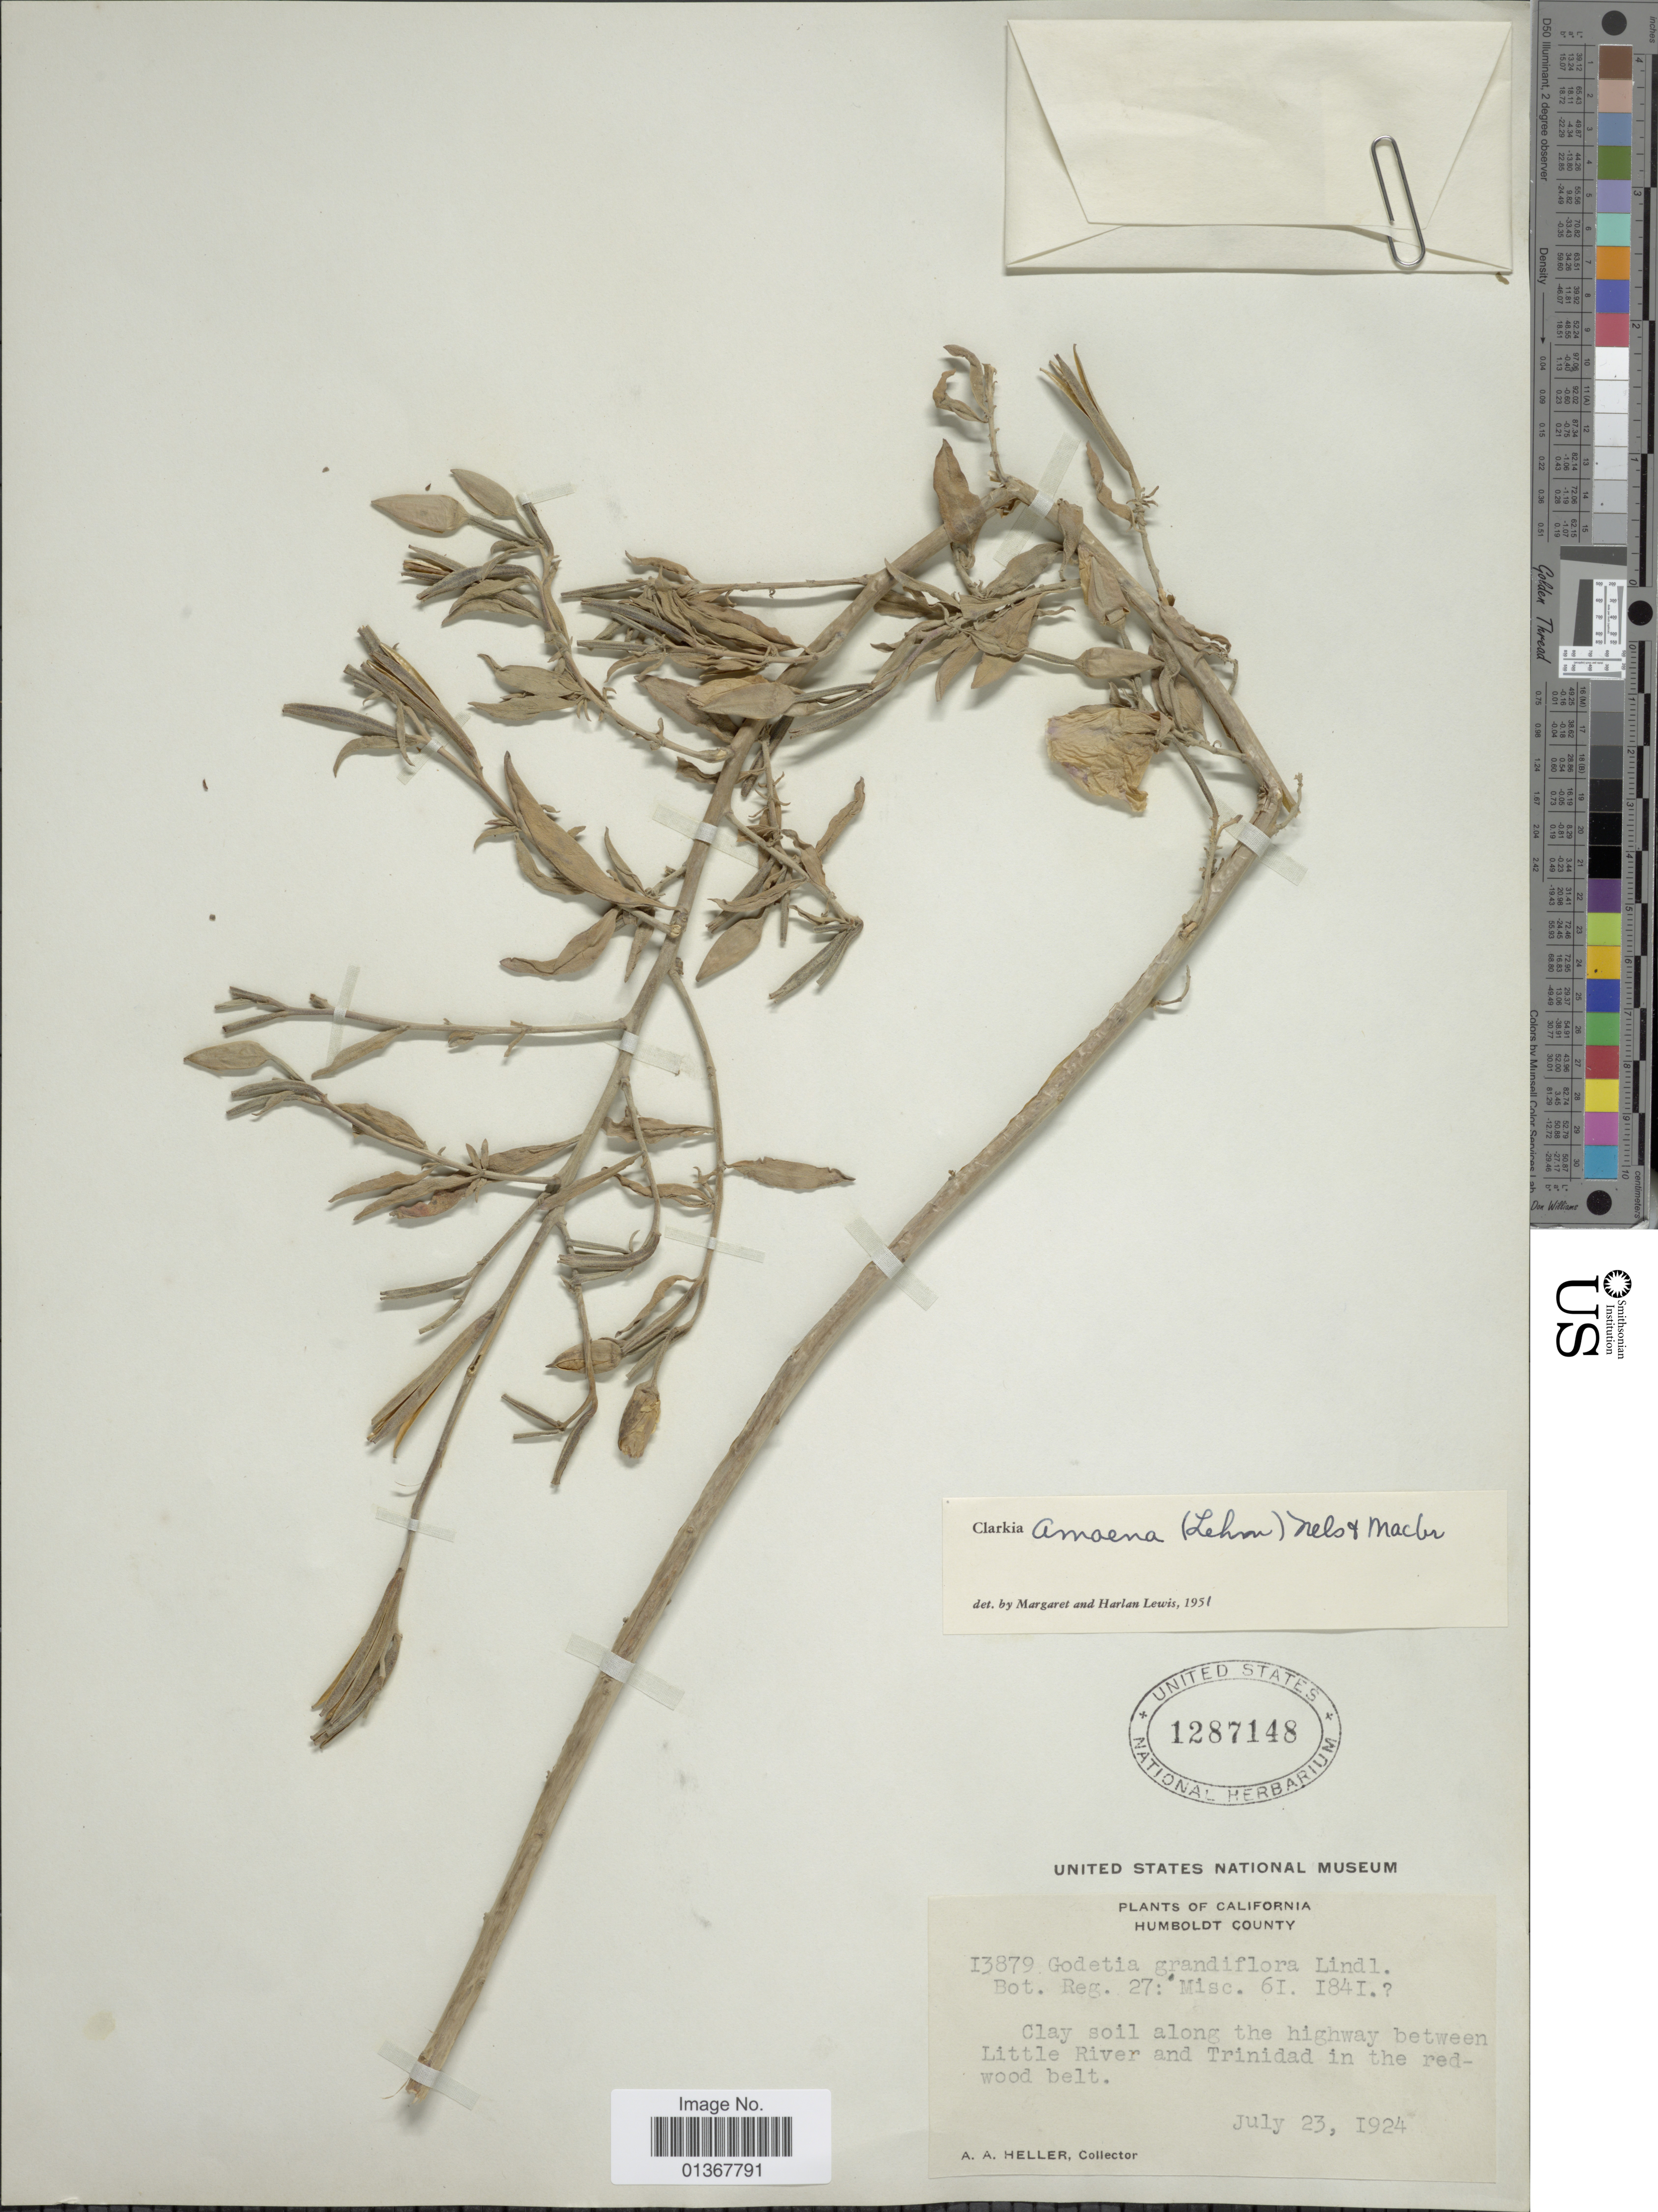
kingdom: Plantae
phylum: Tracheophyta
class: Magnoliopsida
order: Myrtales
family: Onagraceae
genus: Clarkia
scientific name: Clarkia amoena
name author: (Lehm.) A. Nelson & J.F. Macbr.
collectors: A. A. Heller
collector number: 13879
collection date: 1924-07-23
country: United States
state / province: California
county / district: Humboldt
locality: Humboldt County, Clay soil along the highway between Little River and Trinidad in the redwood belt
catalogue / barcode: US 1287148